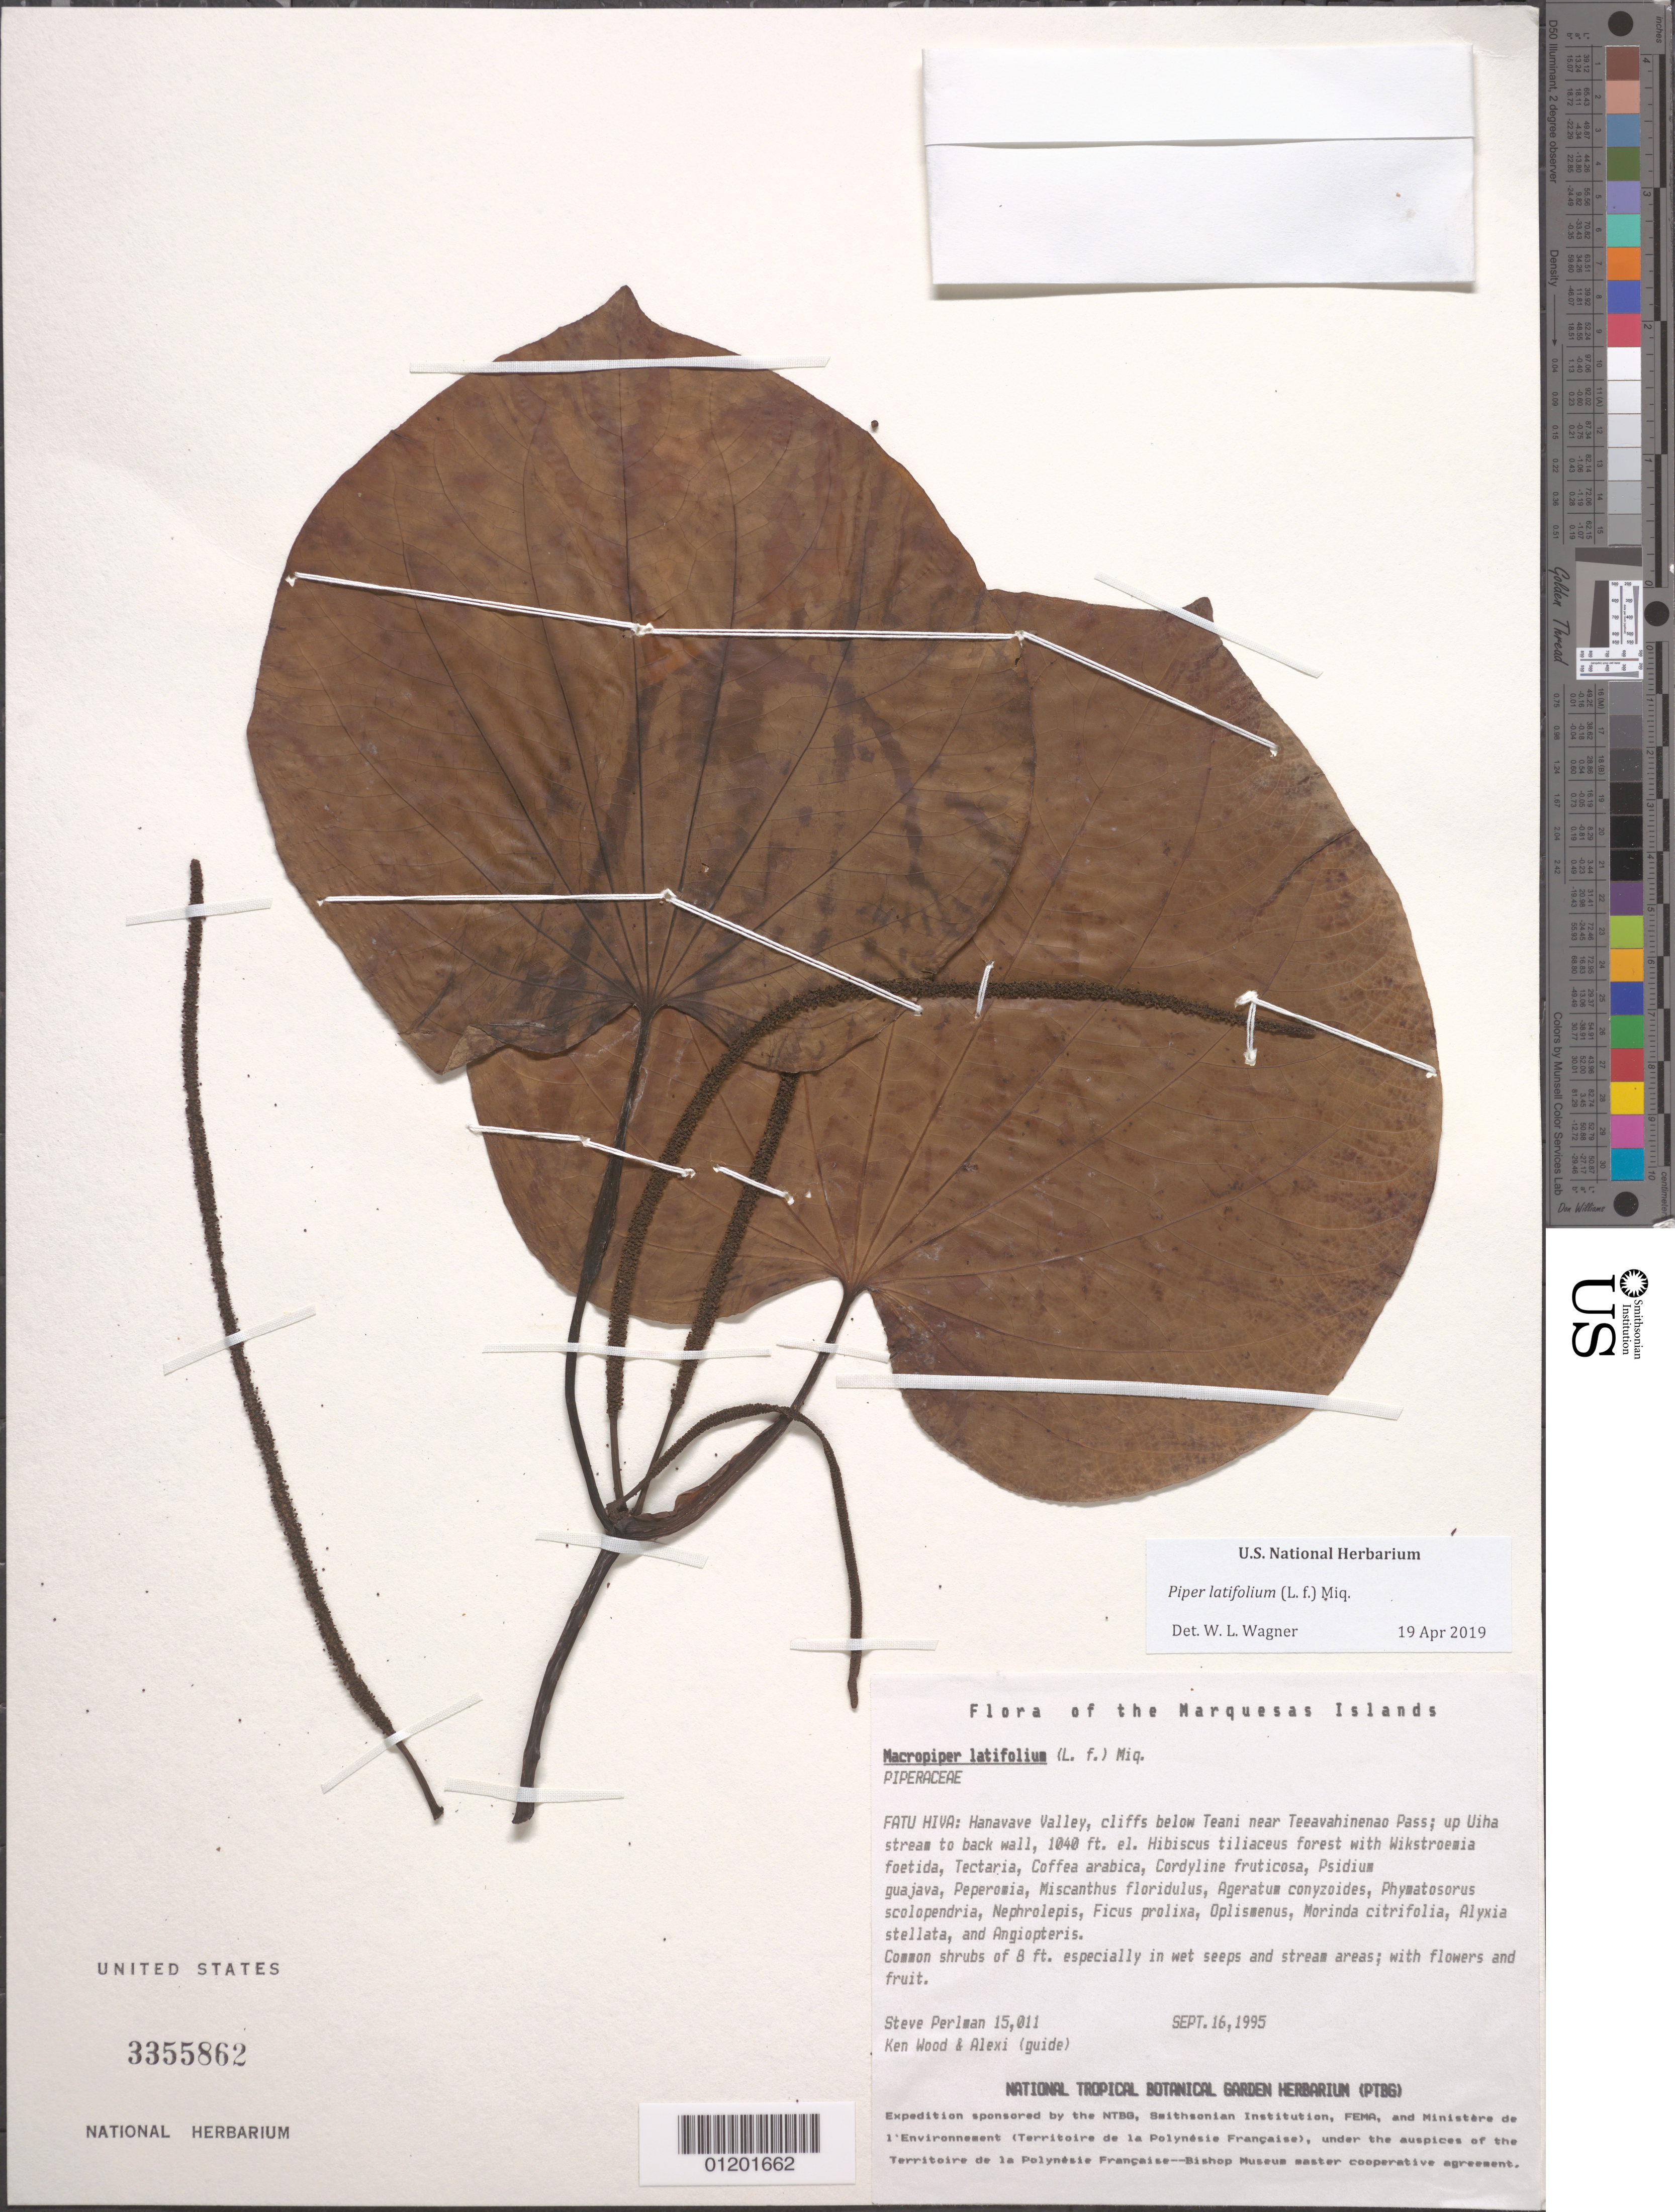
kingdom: Plantae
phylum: Tracheophyta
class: Magnoliopsida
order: Piperales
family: Piperaceae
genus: Piper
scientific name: Piper latifolium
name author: L. f.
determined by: Wagner, W. L., (BOT), Smithsonian Institution - National Museum of Natural History (UNITED STATES)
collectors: S. P. Perlman, K. R. Wood & A. (guide)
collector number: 15011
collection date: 1995-09-16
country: French Polynesia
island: Fatu Hiva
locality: Hanavave Valley, cliffs below Teani, near Teeavahinenao Pass, up Uiha stream to back wall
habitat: In Hibiscus tiliaceus forest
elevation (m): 317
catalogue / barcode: US 3355862